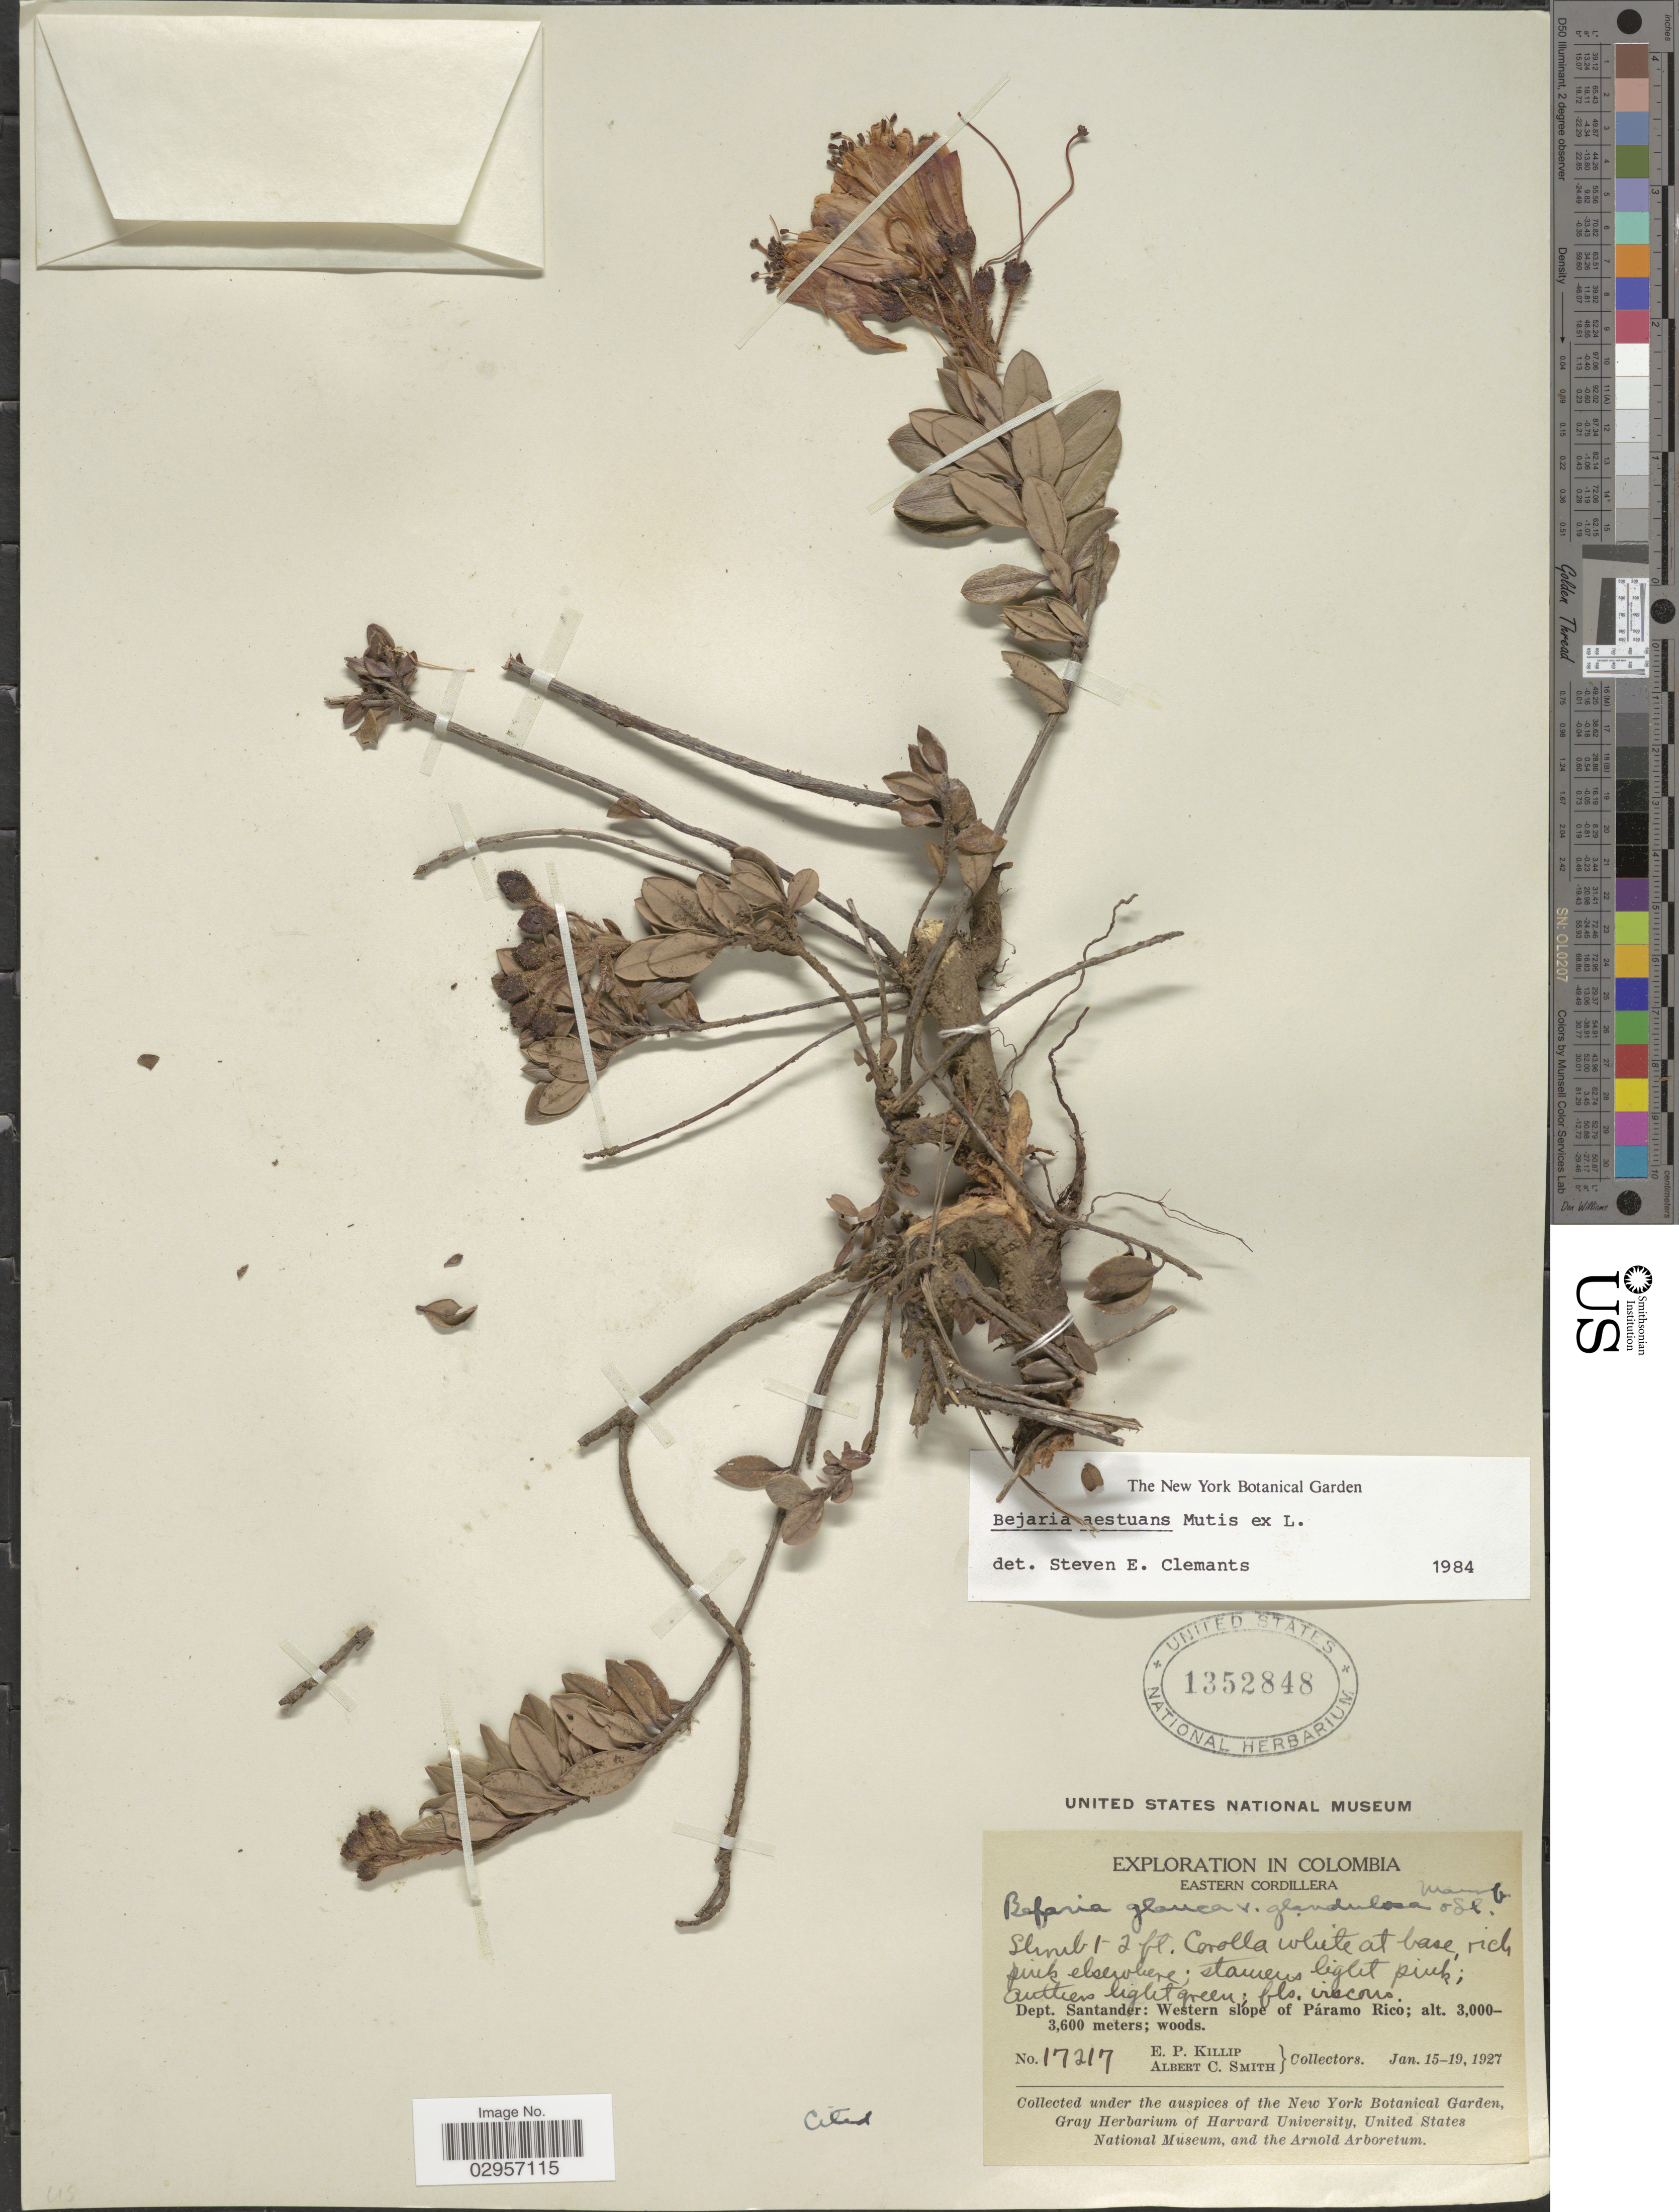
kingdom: Plantae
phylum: Tracheophyta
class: Magnoliopsida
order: Ericales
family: Ericaceae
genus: Befaria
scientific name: Befaria aestuans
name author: Mutis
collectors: E. P. Killip & A. C. Smith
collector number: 17217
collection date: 1927-01-15/1927-01-19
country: Colombia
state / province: Santander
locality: Eastern Cordillera. Dept. Santander: Western slope of Páramo Rico.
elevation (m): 3000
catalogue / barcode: US 1352848